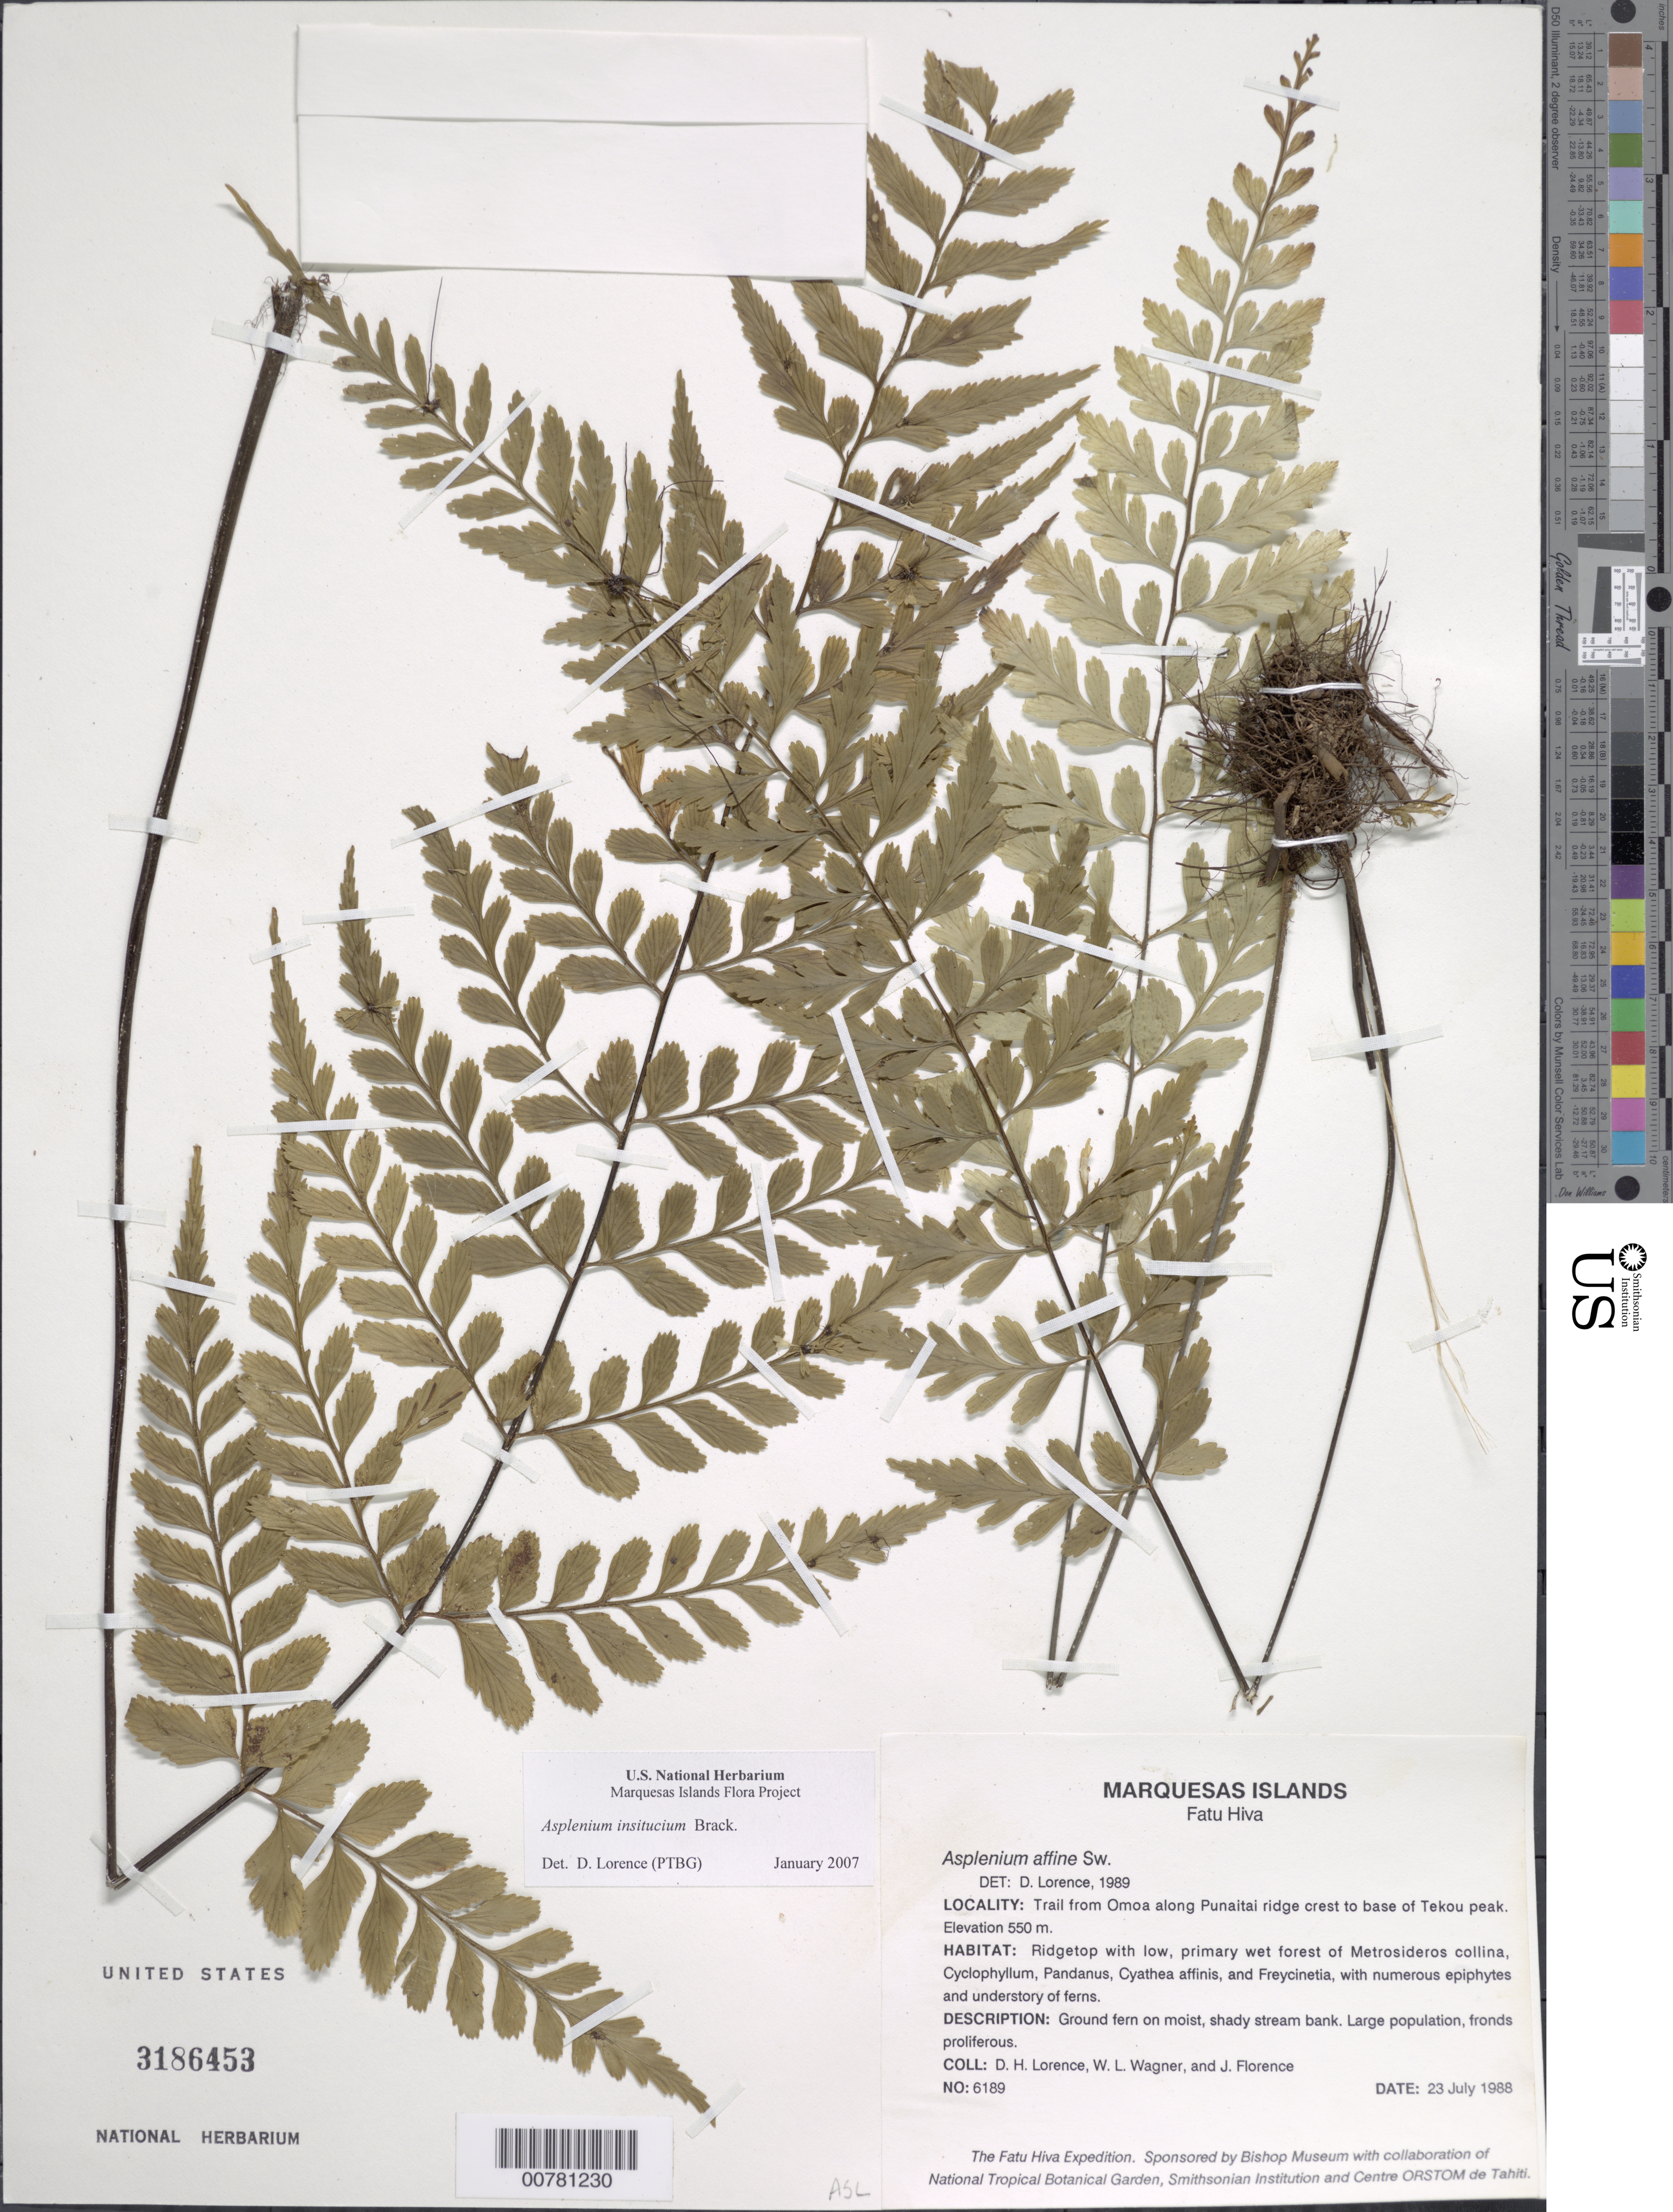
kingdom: Plantae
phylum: Tracheophyta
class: Polypodiopsida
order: Polypodiales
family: Aspleniaceae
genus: Asplenium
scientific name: Asplenium insiticium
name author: Brack. in Wilkes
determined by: Lorence, David H., (PTBG), National Tropical Botanical Garden (UNITED STATES)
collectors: D. Lorence, W. L. Wagner & J. Florence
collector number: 6189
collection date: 1988-07-23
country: French Polynesia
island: Fatu Hiva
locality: Trail from 'Omo'a along Punaitai ridge crest to base of Tekou peak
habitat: Ridgetop with low, primary wet forest. Ground fern on moist, shady stream bank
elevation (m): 550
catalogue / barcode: US 3186453